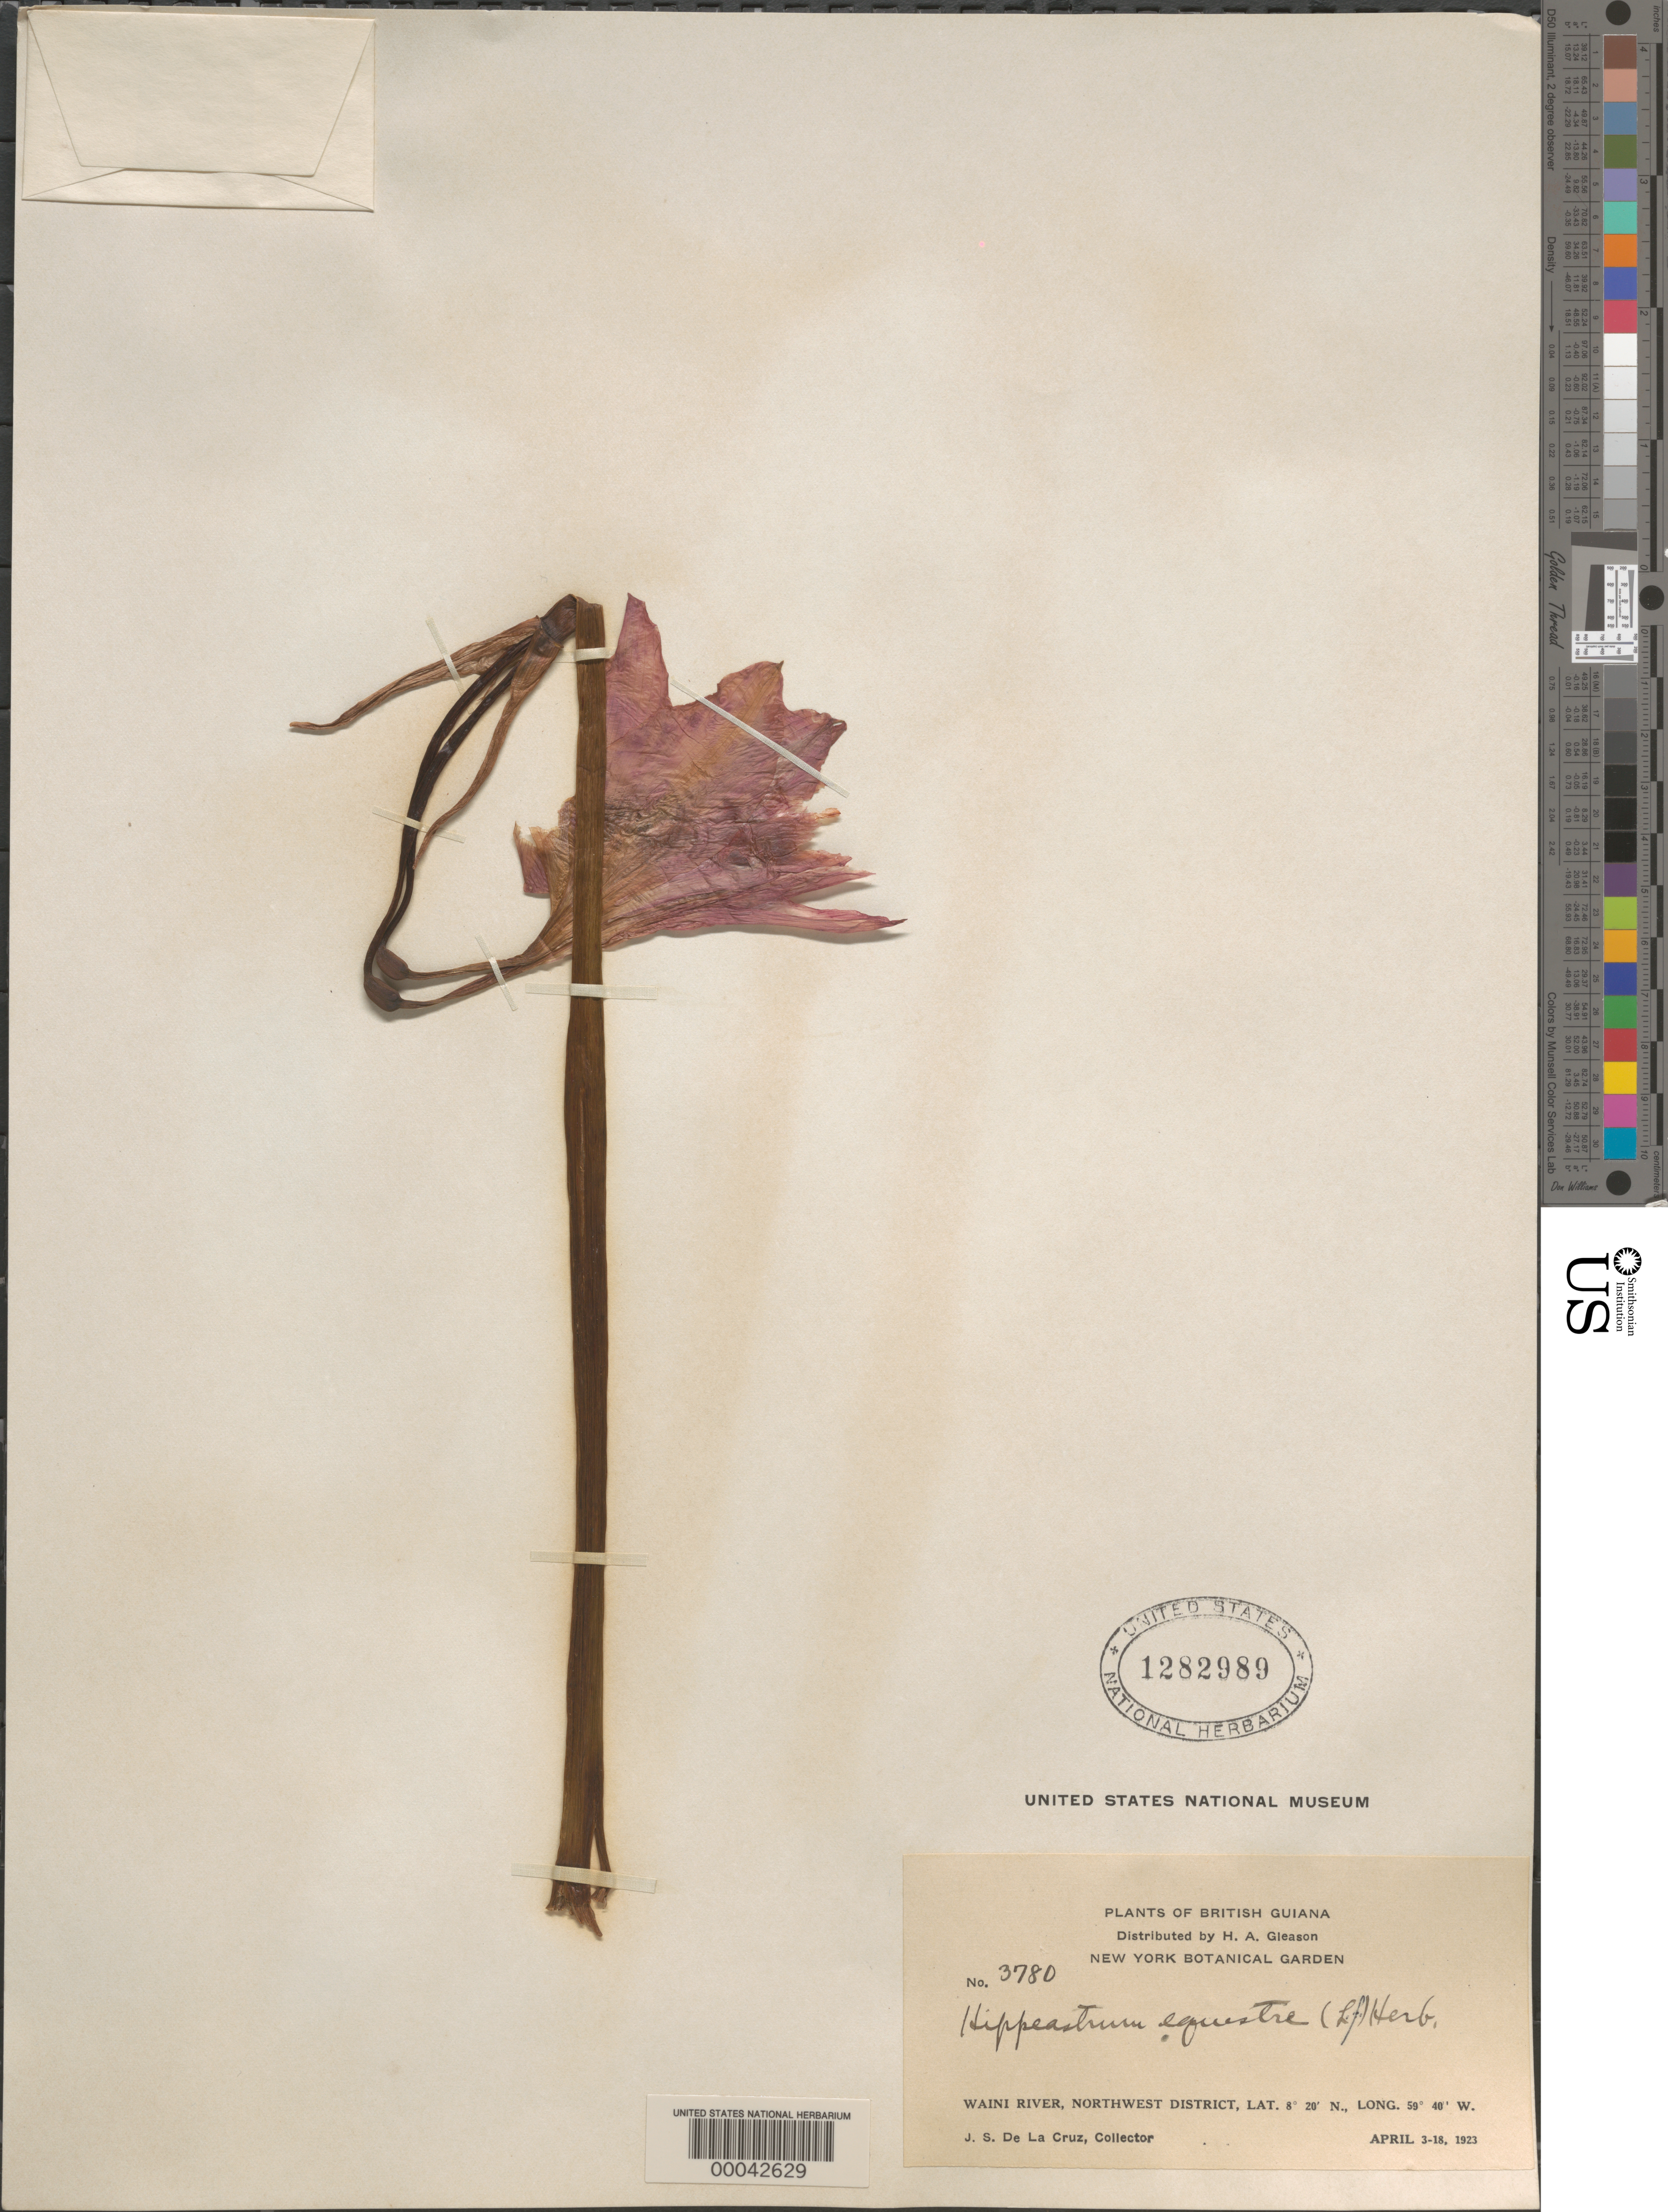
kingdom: Plantae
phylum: Tracheophyta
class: Liliopsida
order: Asparagales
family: Amaryllidaceae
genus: Hippeastrum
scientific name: Hippeastrum equestre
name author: (Aiton) Herb.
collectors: J. S. de la Cruz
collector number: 3780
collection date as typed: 03 Apr 1923 to 18 Apr 1923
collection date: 1923-04-03/1923-04-18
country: Guyana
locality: Waini river, nw dist.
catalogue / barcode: US 1282989